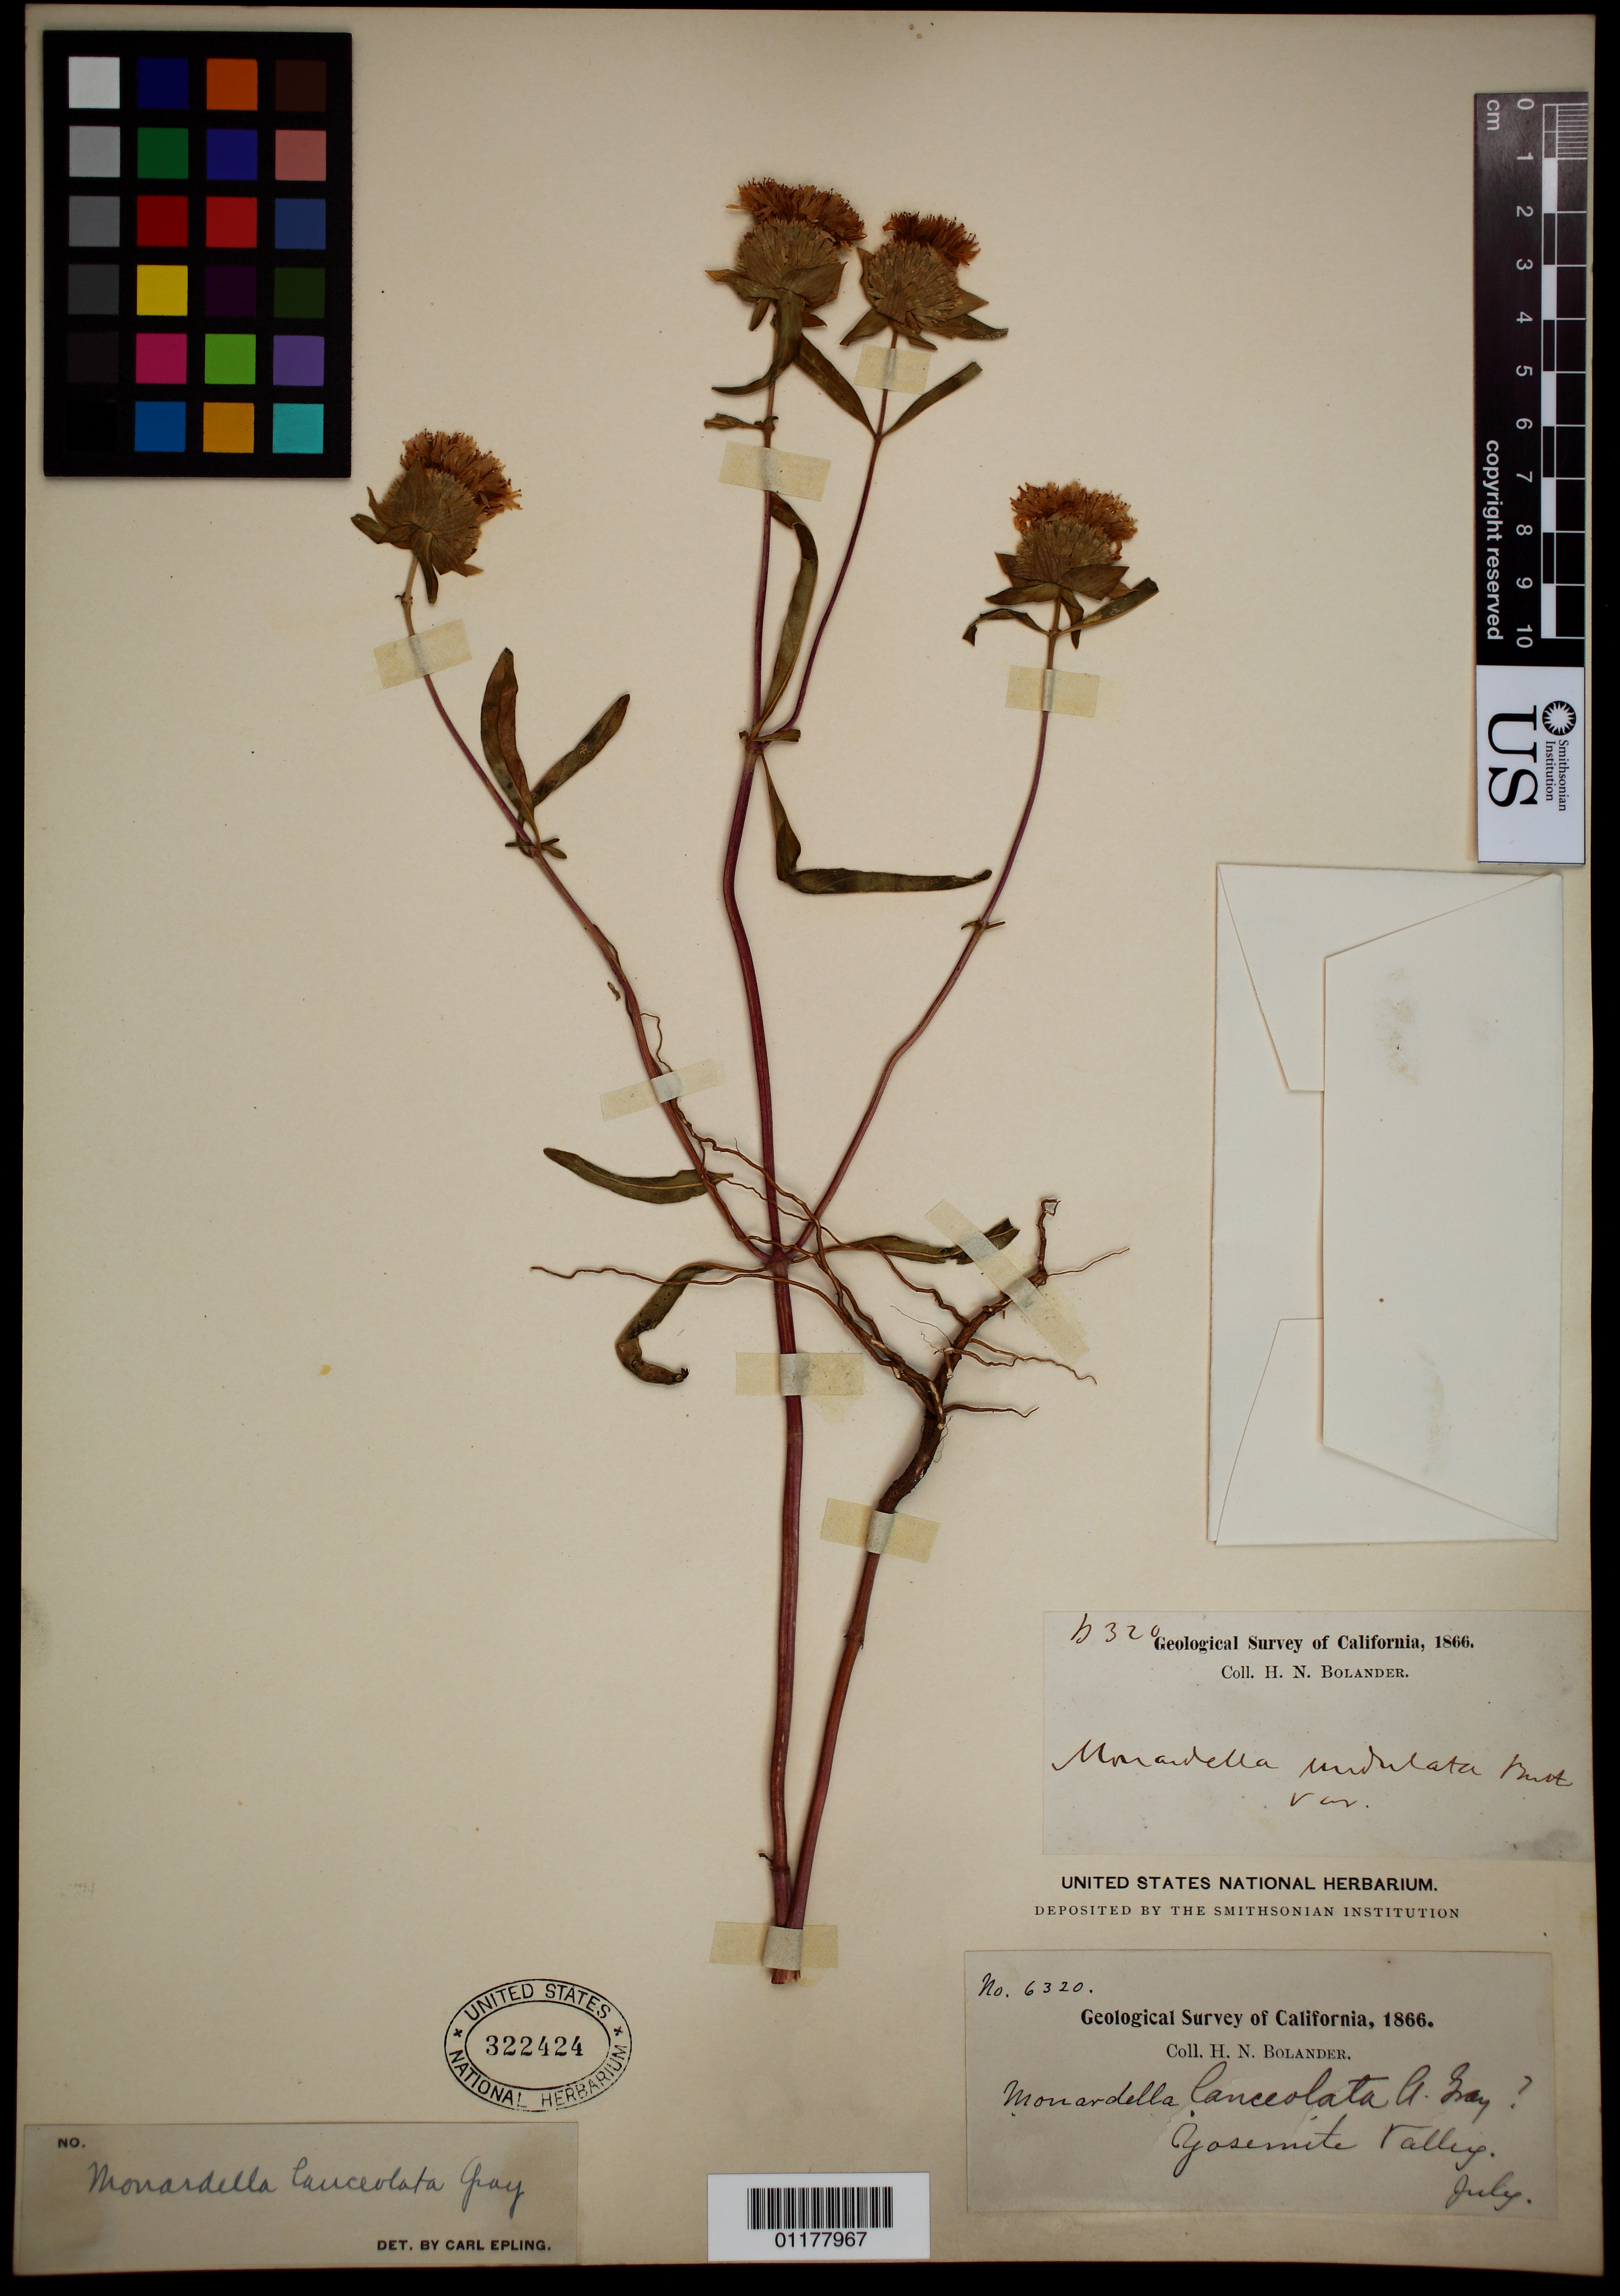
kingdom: Plantae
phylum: Tracheophyta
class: Magnoliopsida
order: Lamiales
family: Lamiaceae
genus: Monardella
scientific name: Monardella lanceolata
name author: A. Gray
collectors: H. Bolander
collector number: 6320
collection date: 1866-07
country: United States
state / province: California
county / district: Mariposa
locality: Yosemite Valley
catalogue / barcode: US 322424